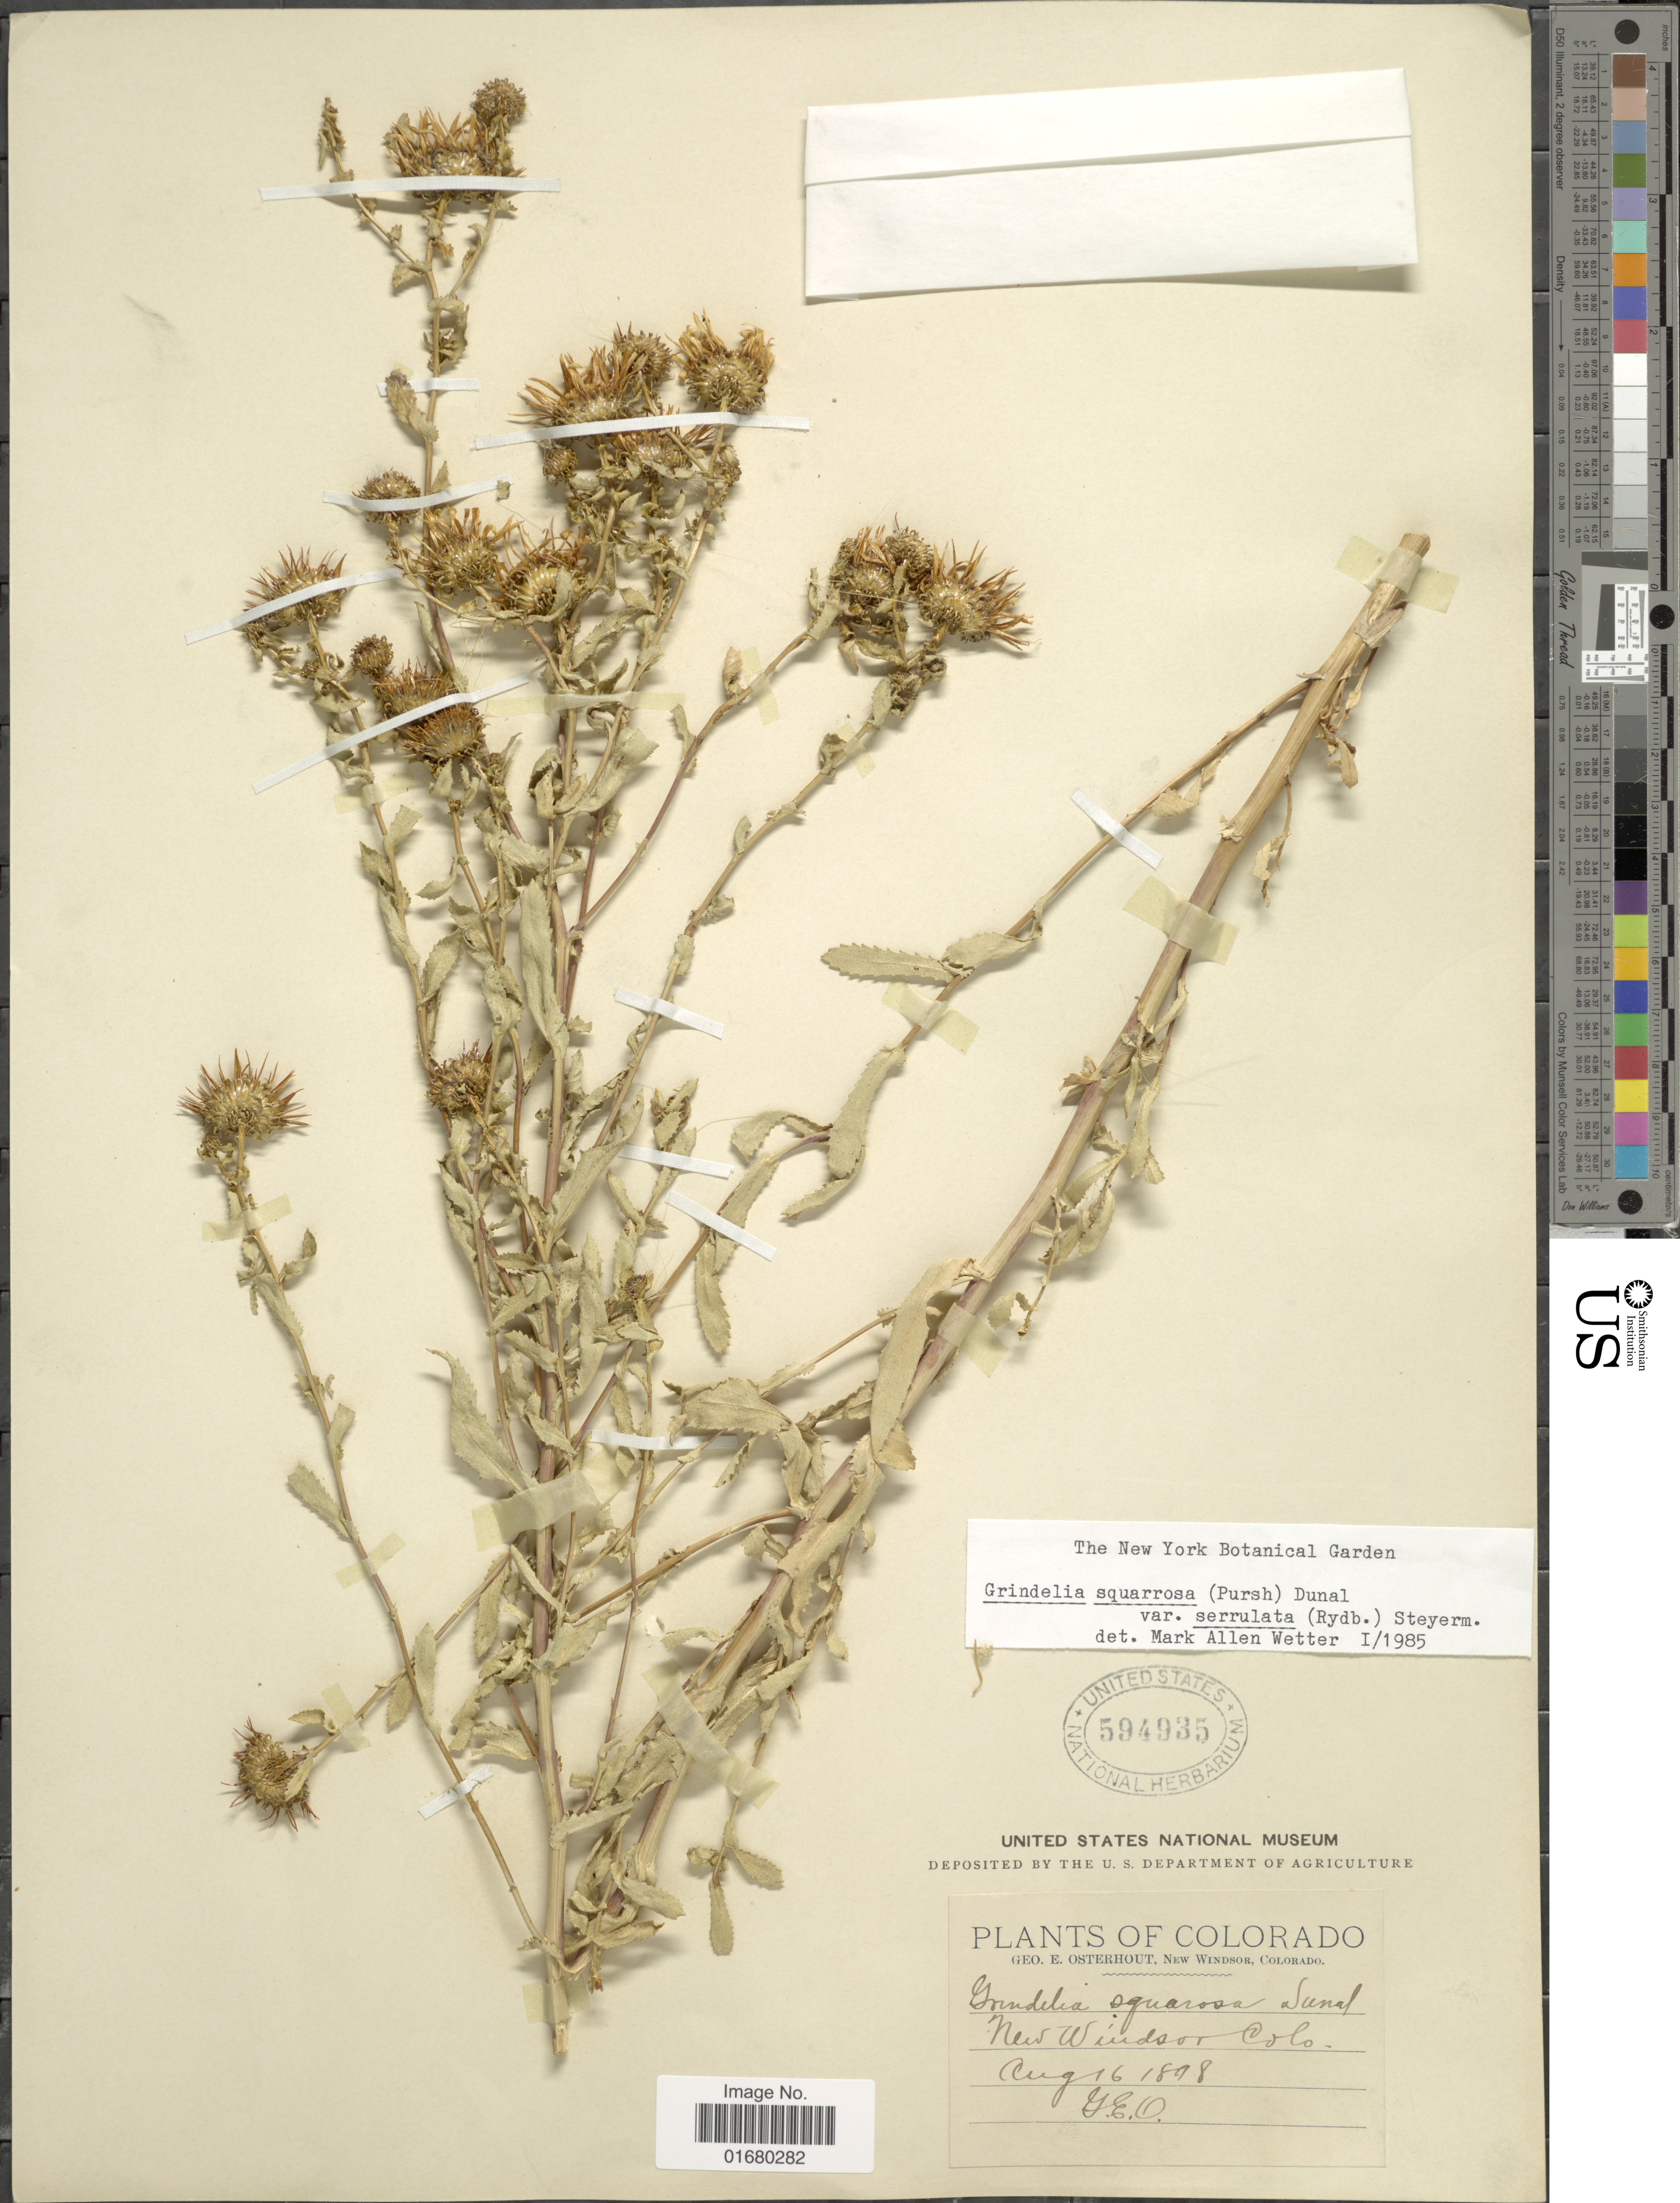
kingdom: Plantae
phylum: Tracheophyta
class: Magnoliopsida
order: Asterales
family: Asteraceae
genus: Grindelia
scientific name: Grindelia squarrosa var. serrulata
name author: (Rydb.) Steyerm.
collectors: G. Osterhout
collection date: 1898-08-16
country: United States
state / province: Colorado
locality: New Windsor, Colo.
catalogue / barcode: US 594935